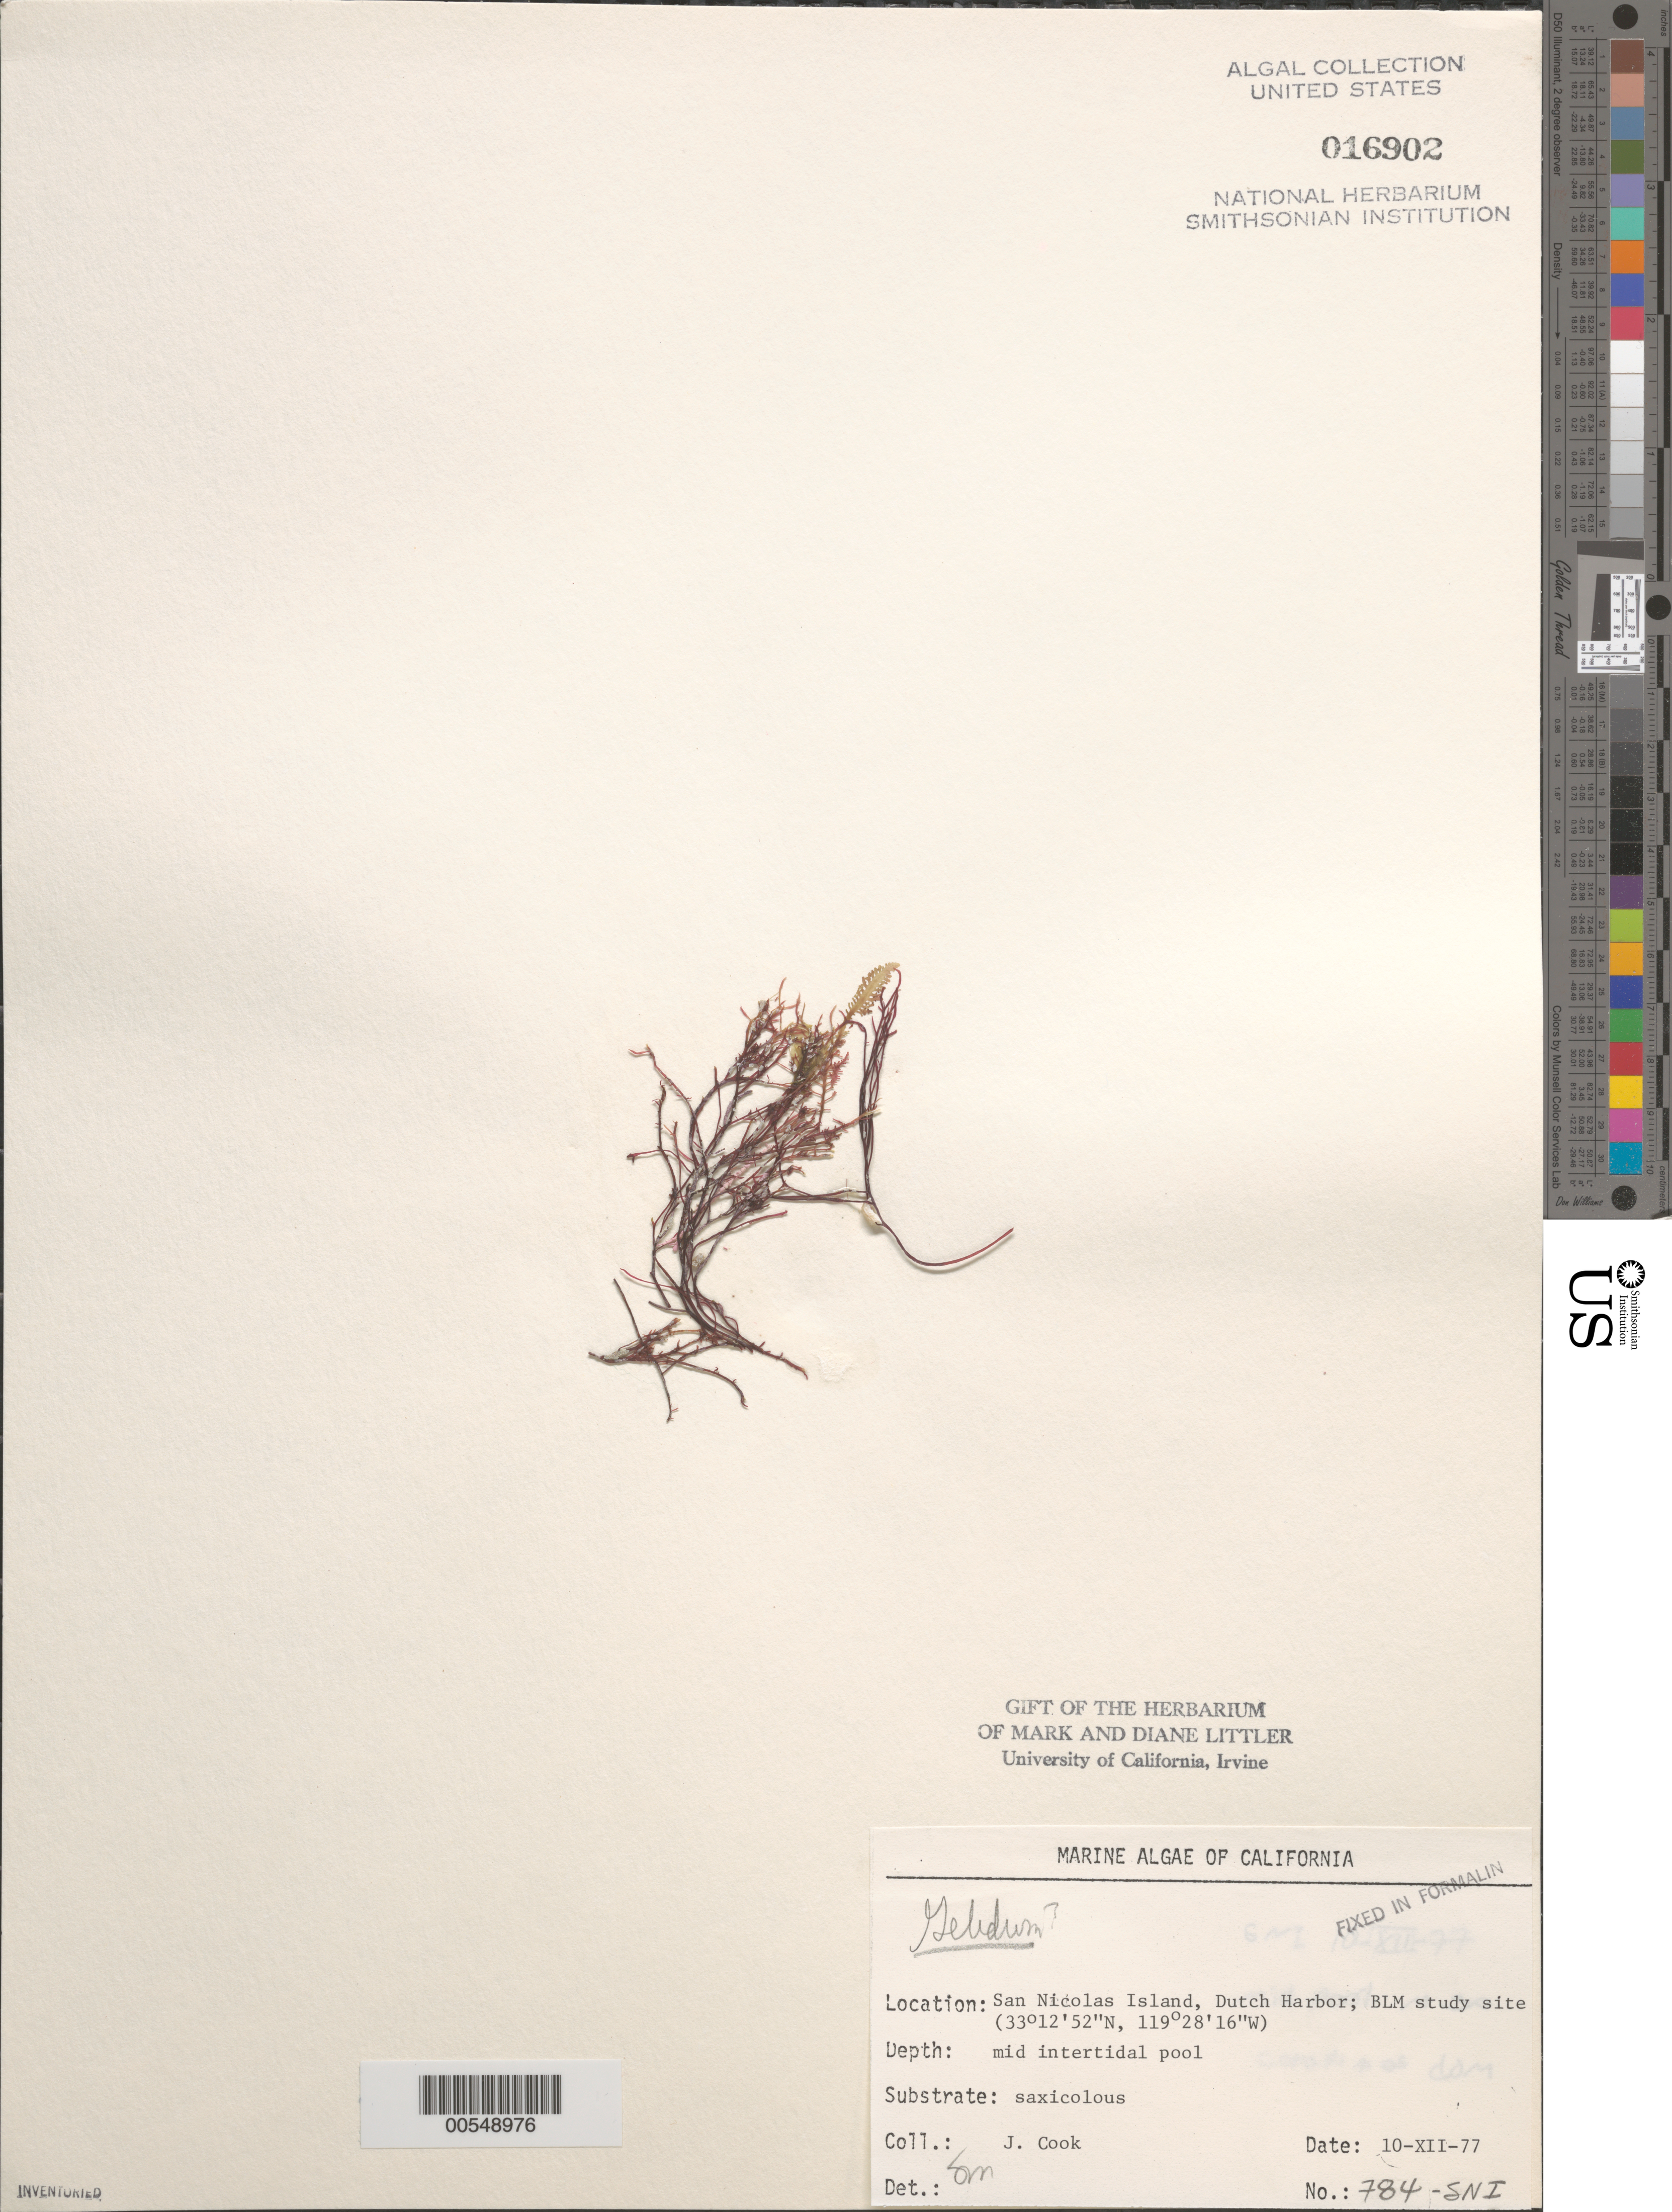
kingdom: Plantae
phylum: Rhodophyta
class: Florideophyceae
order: Gelidiales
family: Gelidiaceae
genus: Gelidium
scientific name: Gelidium sp.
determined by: Murray, S. N.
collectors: J. Cook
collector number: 784-sni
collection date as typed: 10 Dec 1977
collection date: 1977-12-10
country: United States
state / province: California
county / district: Ventura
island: San Nicolas Island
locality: Dutch Harbor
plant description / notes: BLM-SOCALBIGHT Rocky Intertidal Survey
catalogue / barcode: US 16902